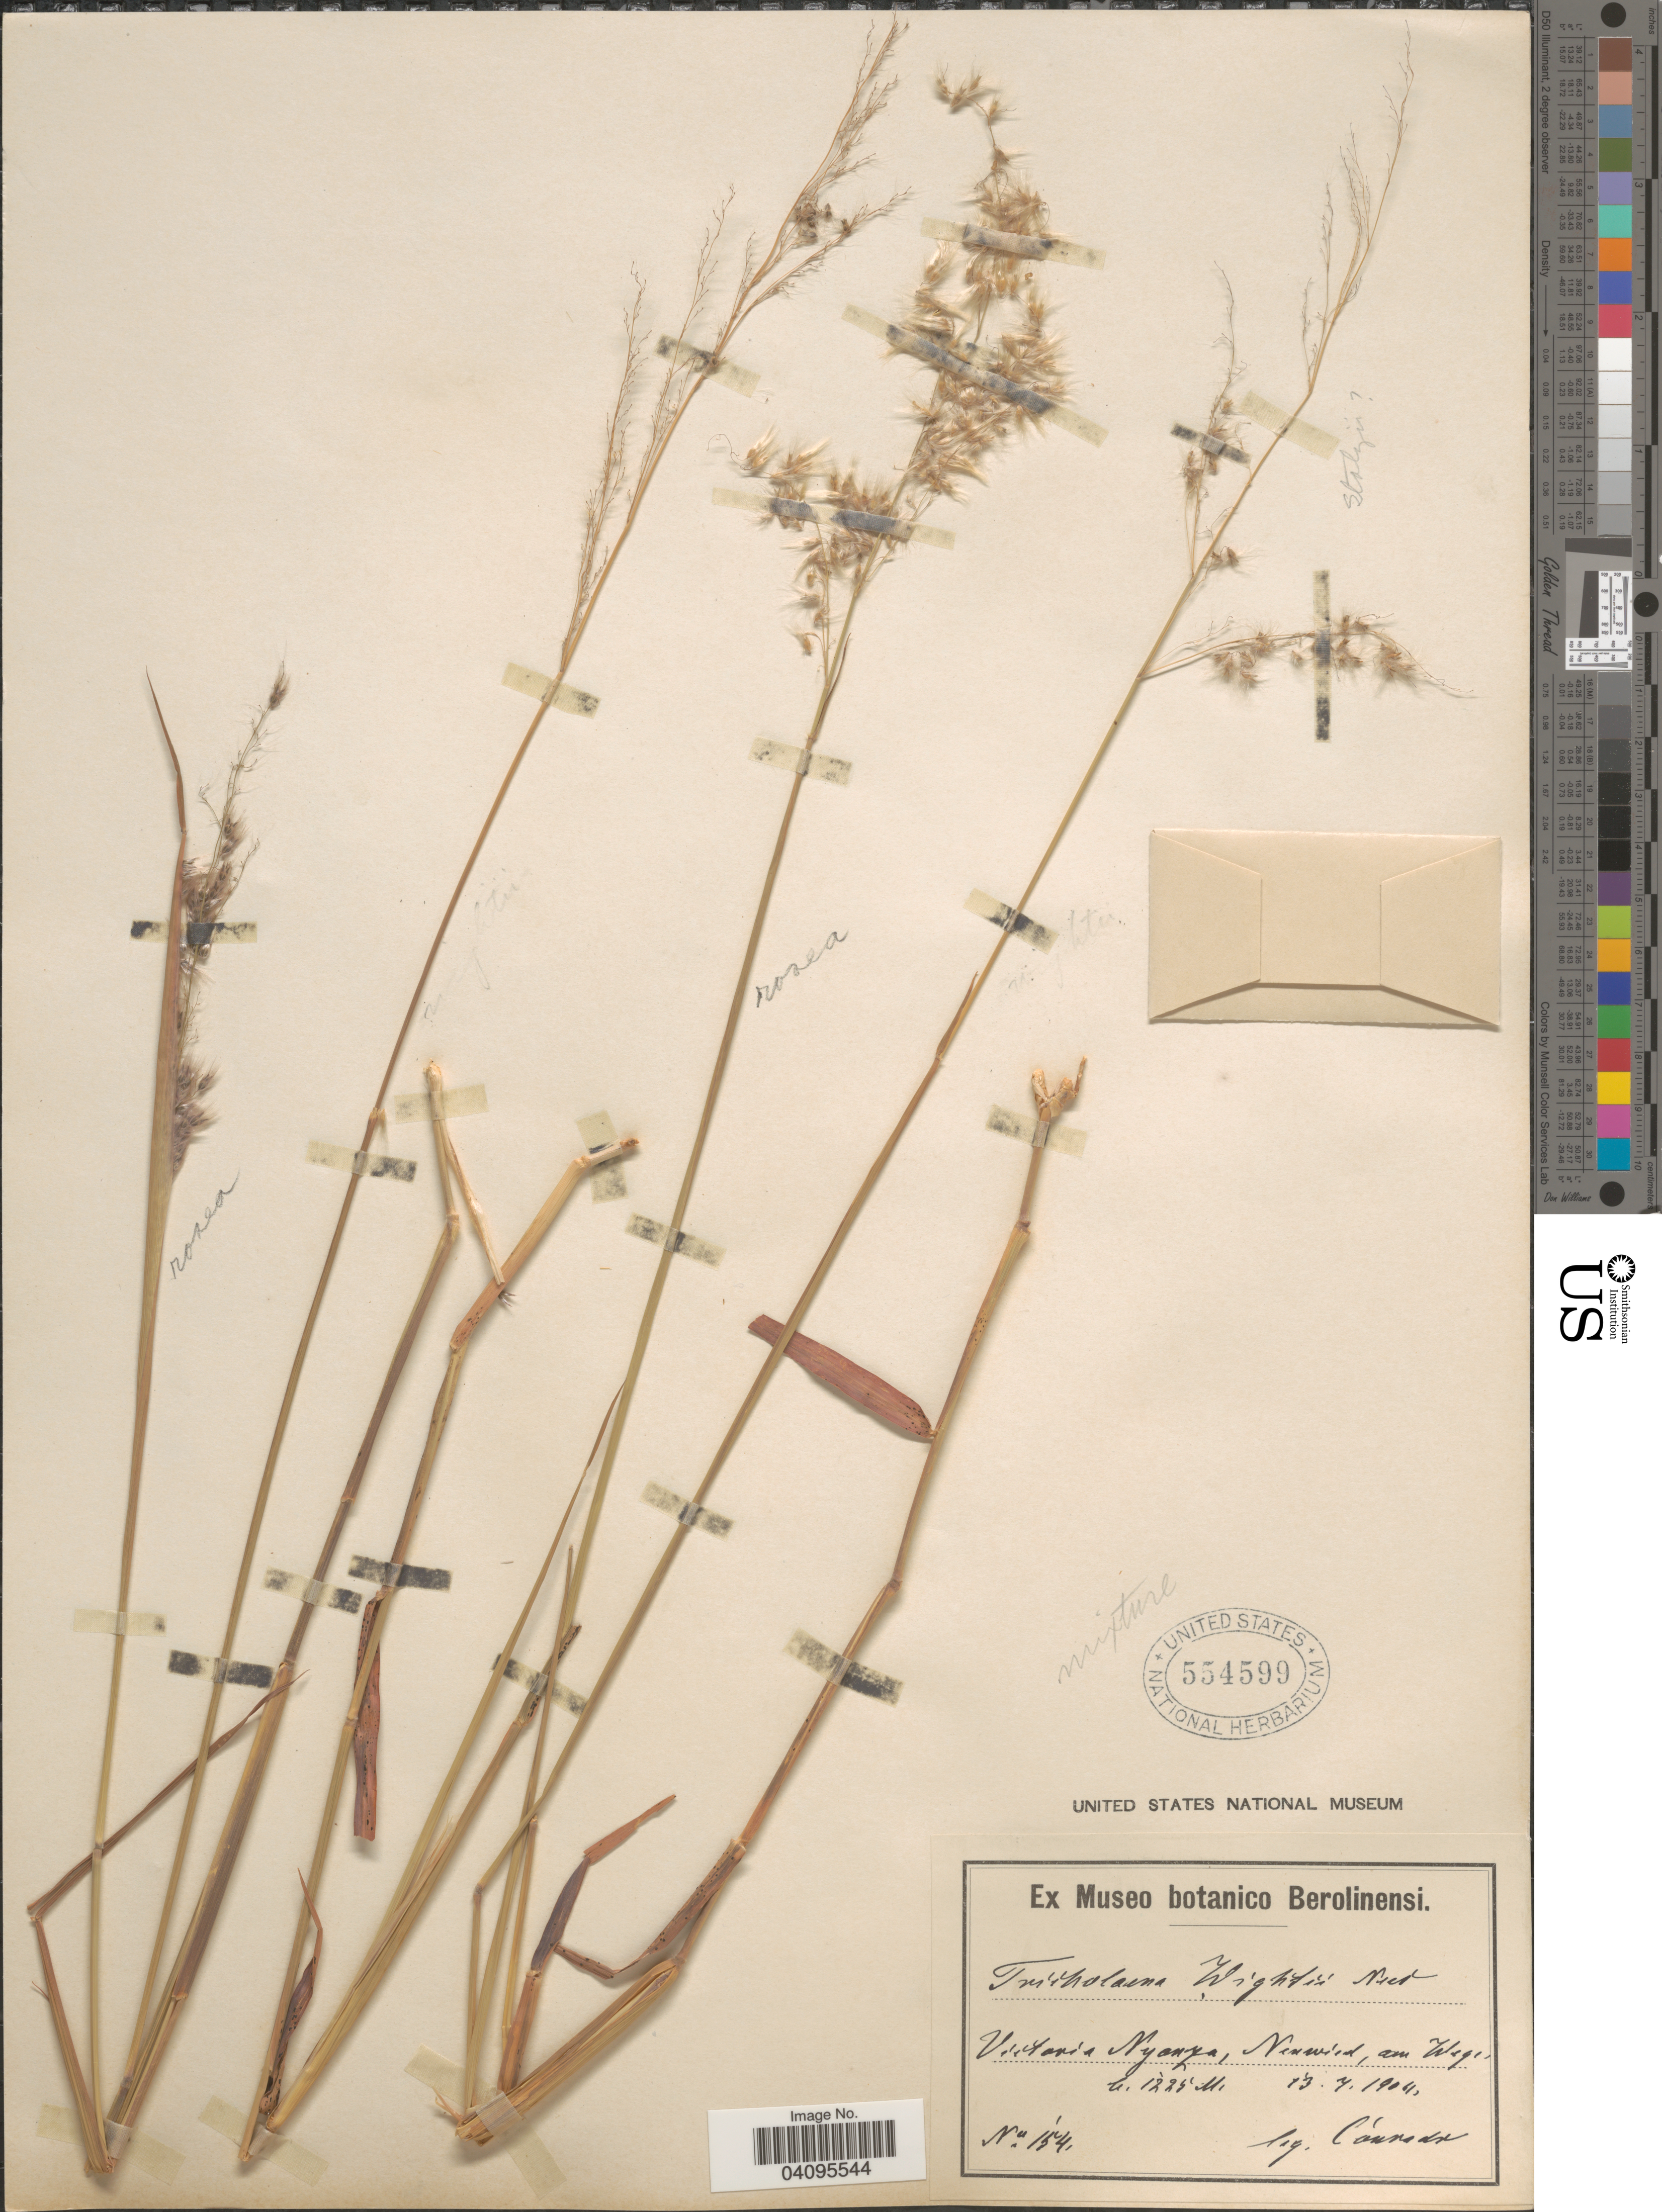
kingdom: Plantae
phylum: Tracheophyta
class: Liliopsida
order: Poales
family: Poaceae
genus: Melinis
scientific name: Melinis repens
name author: (Willd.) Zizka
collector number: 154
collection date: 1904-07-13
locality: Victoria Nyanza, Neuwied, am Wege.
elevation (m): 1225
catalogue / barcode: US 554599